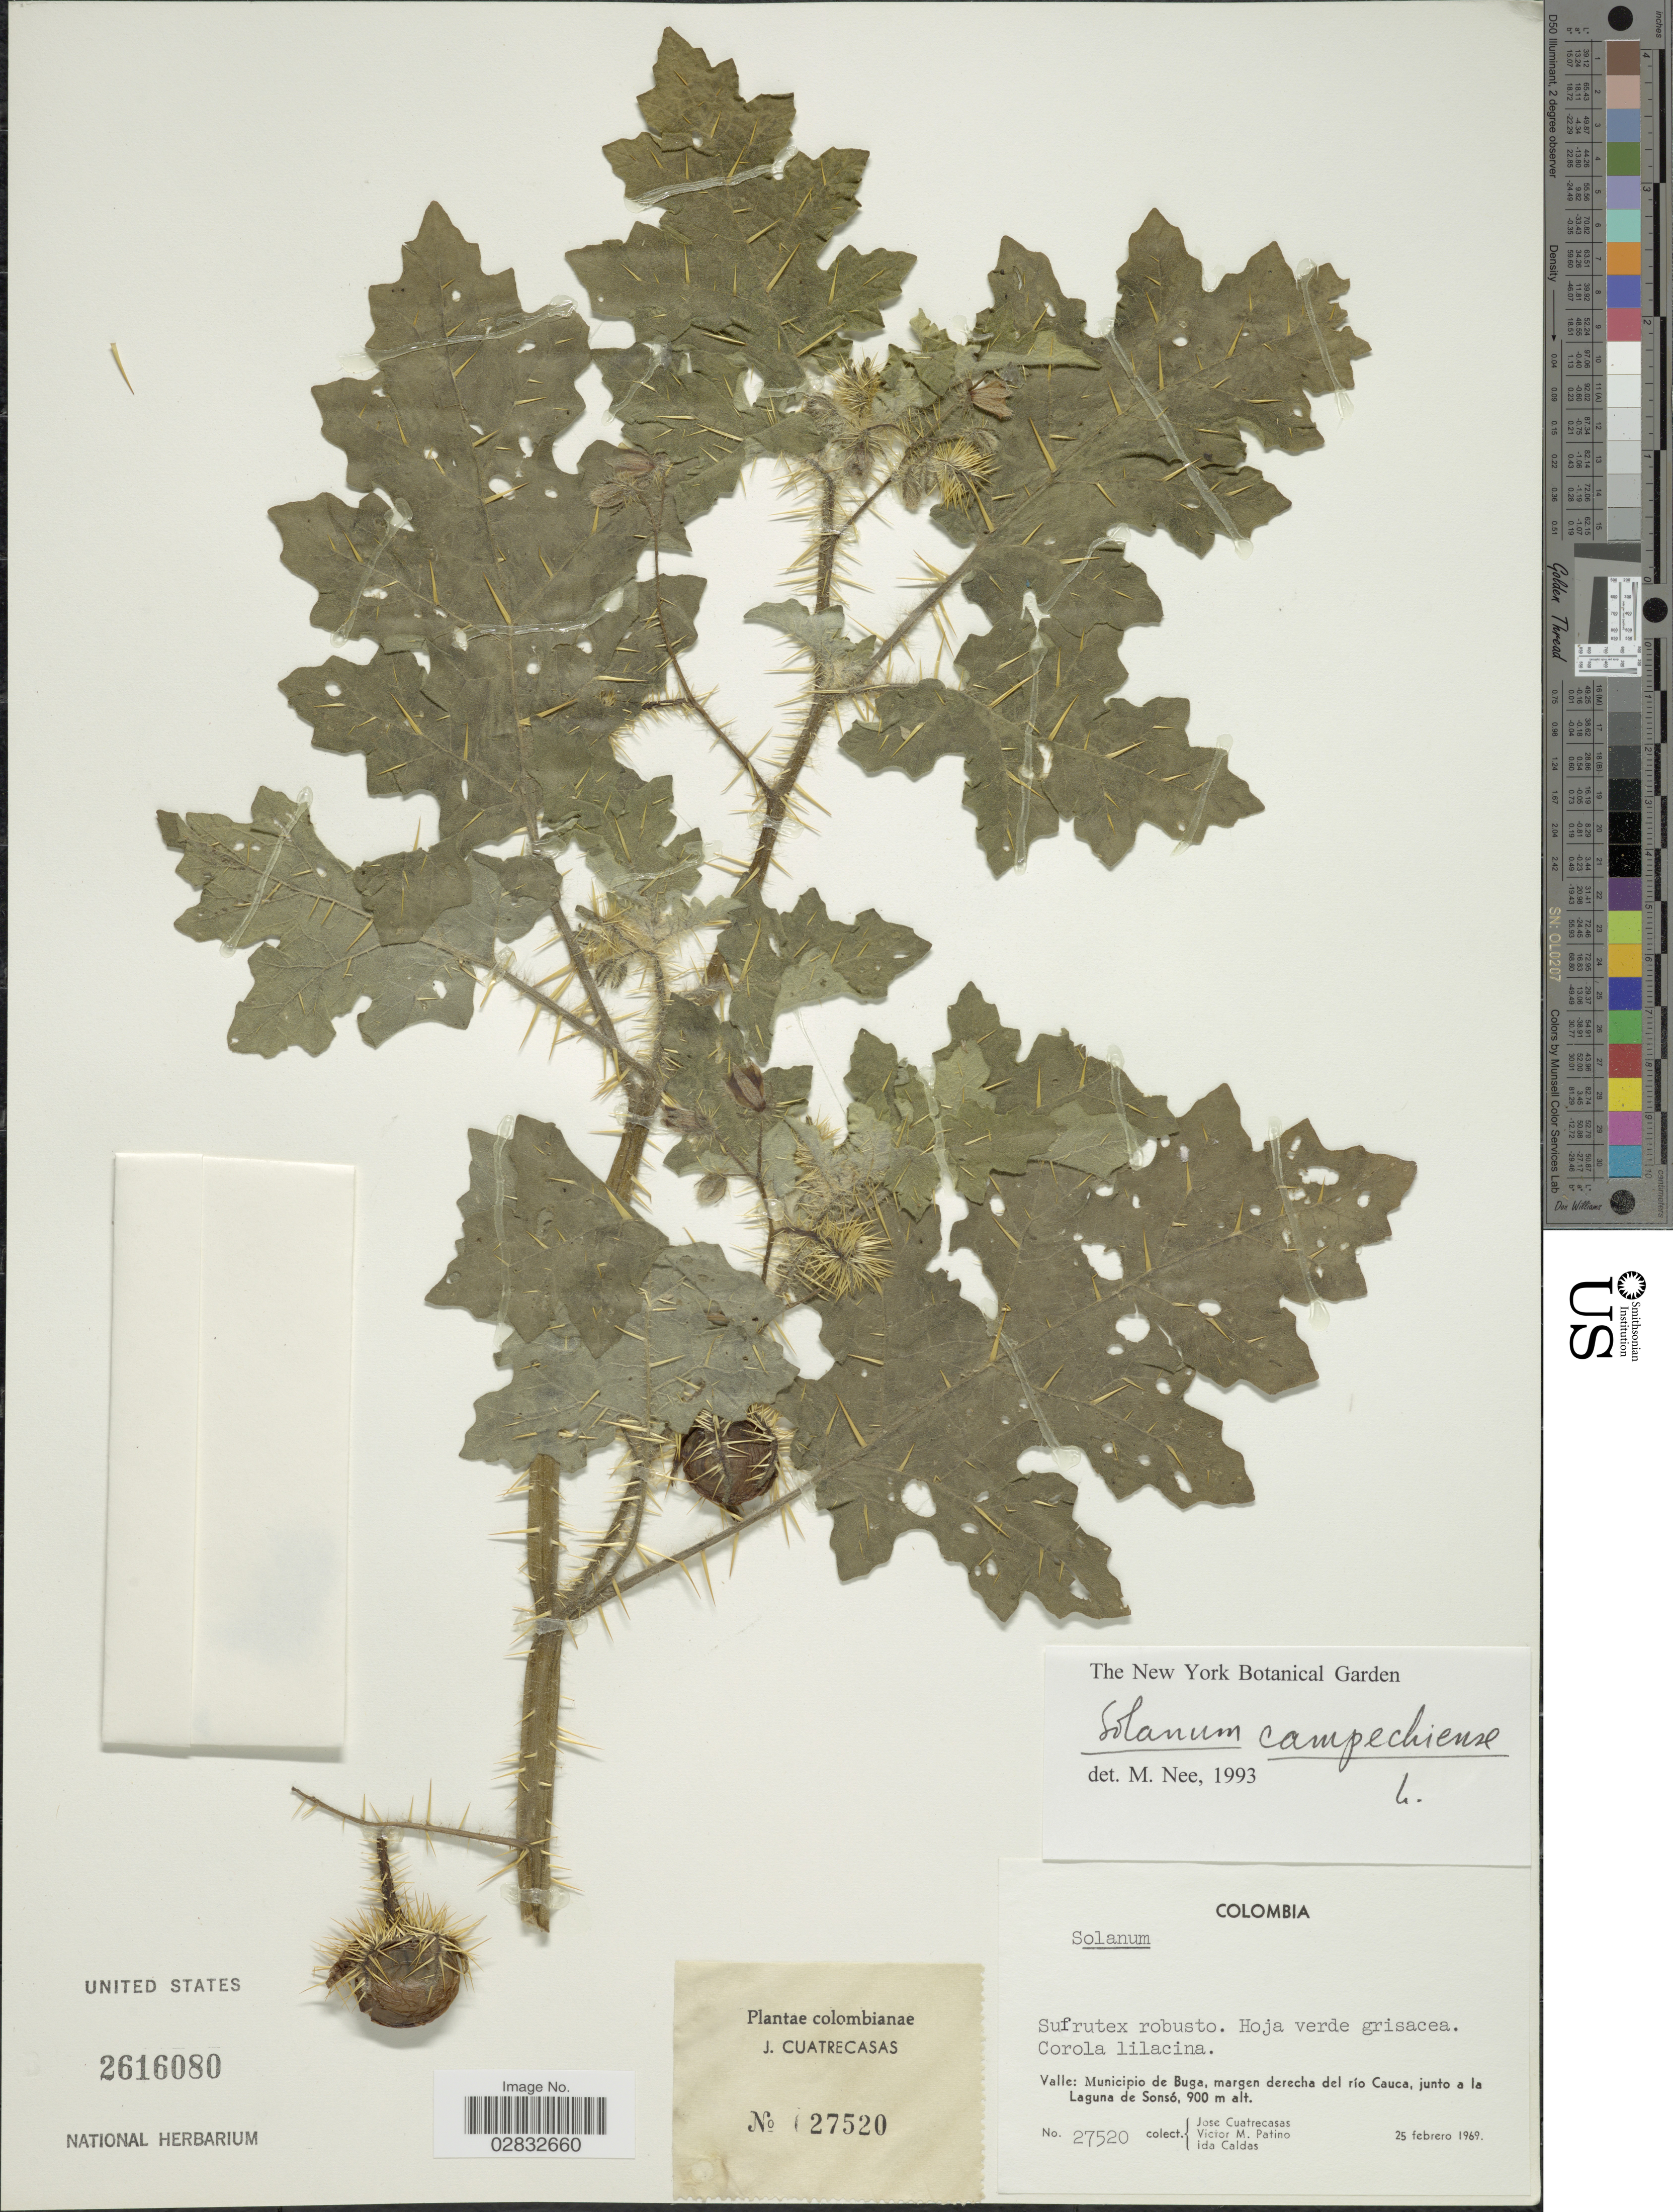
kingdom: Plantae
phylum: Tracheophyta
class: Magnoliopsida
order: Solanales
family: Solanaceae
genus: Solanum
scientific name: Solanum campechiense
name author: L.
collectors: J. Cuatrecasas, V. M. Patiño & I. Caldas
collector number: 27520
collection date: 1969-02-25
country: Colombia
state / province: Valle del Cauca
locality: Valle: Municipio de Buga, margen dereche del río Cauca, junto a Laguna de Sonsó.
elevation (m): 900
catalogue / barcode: US 2616080